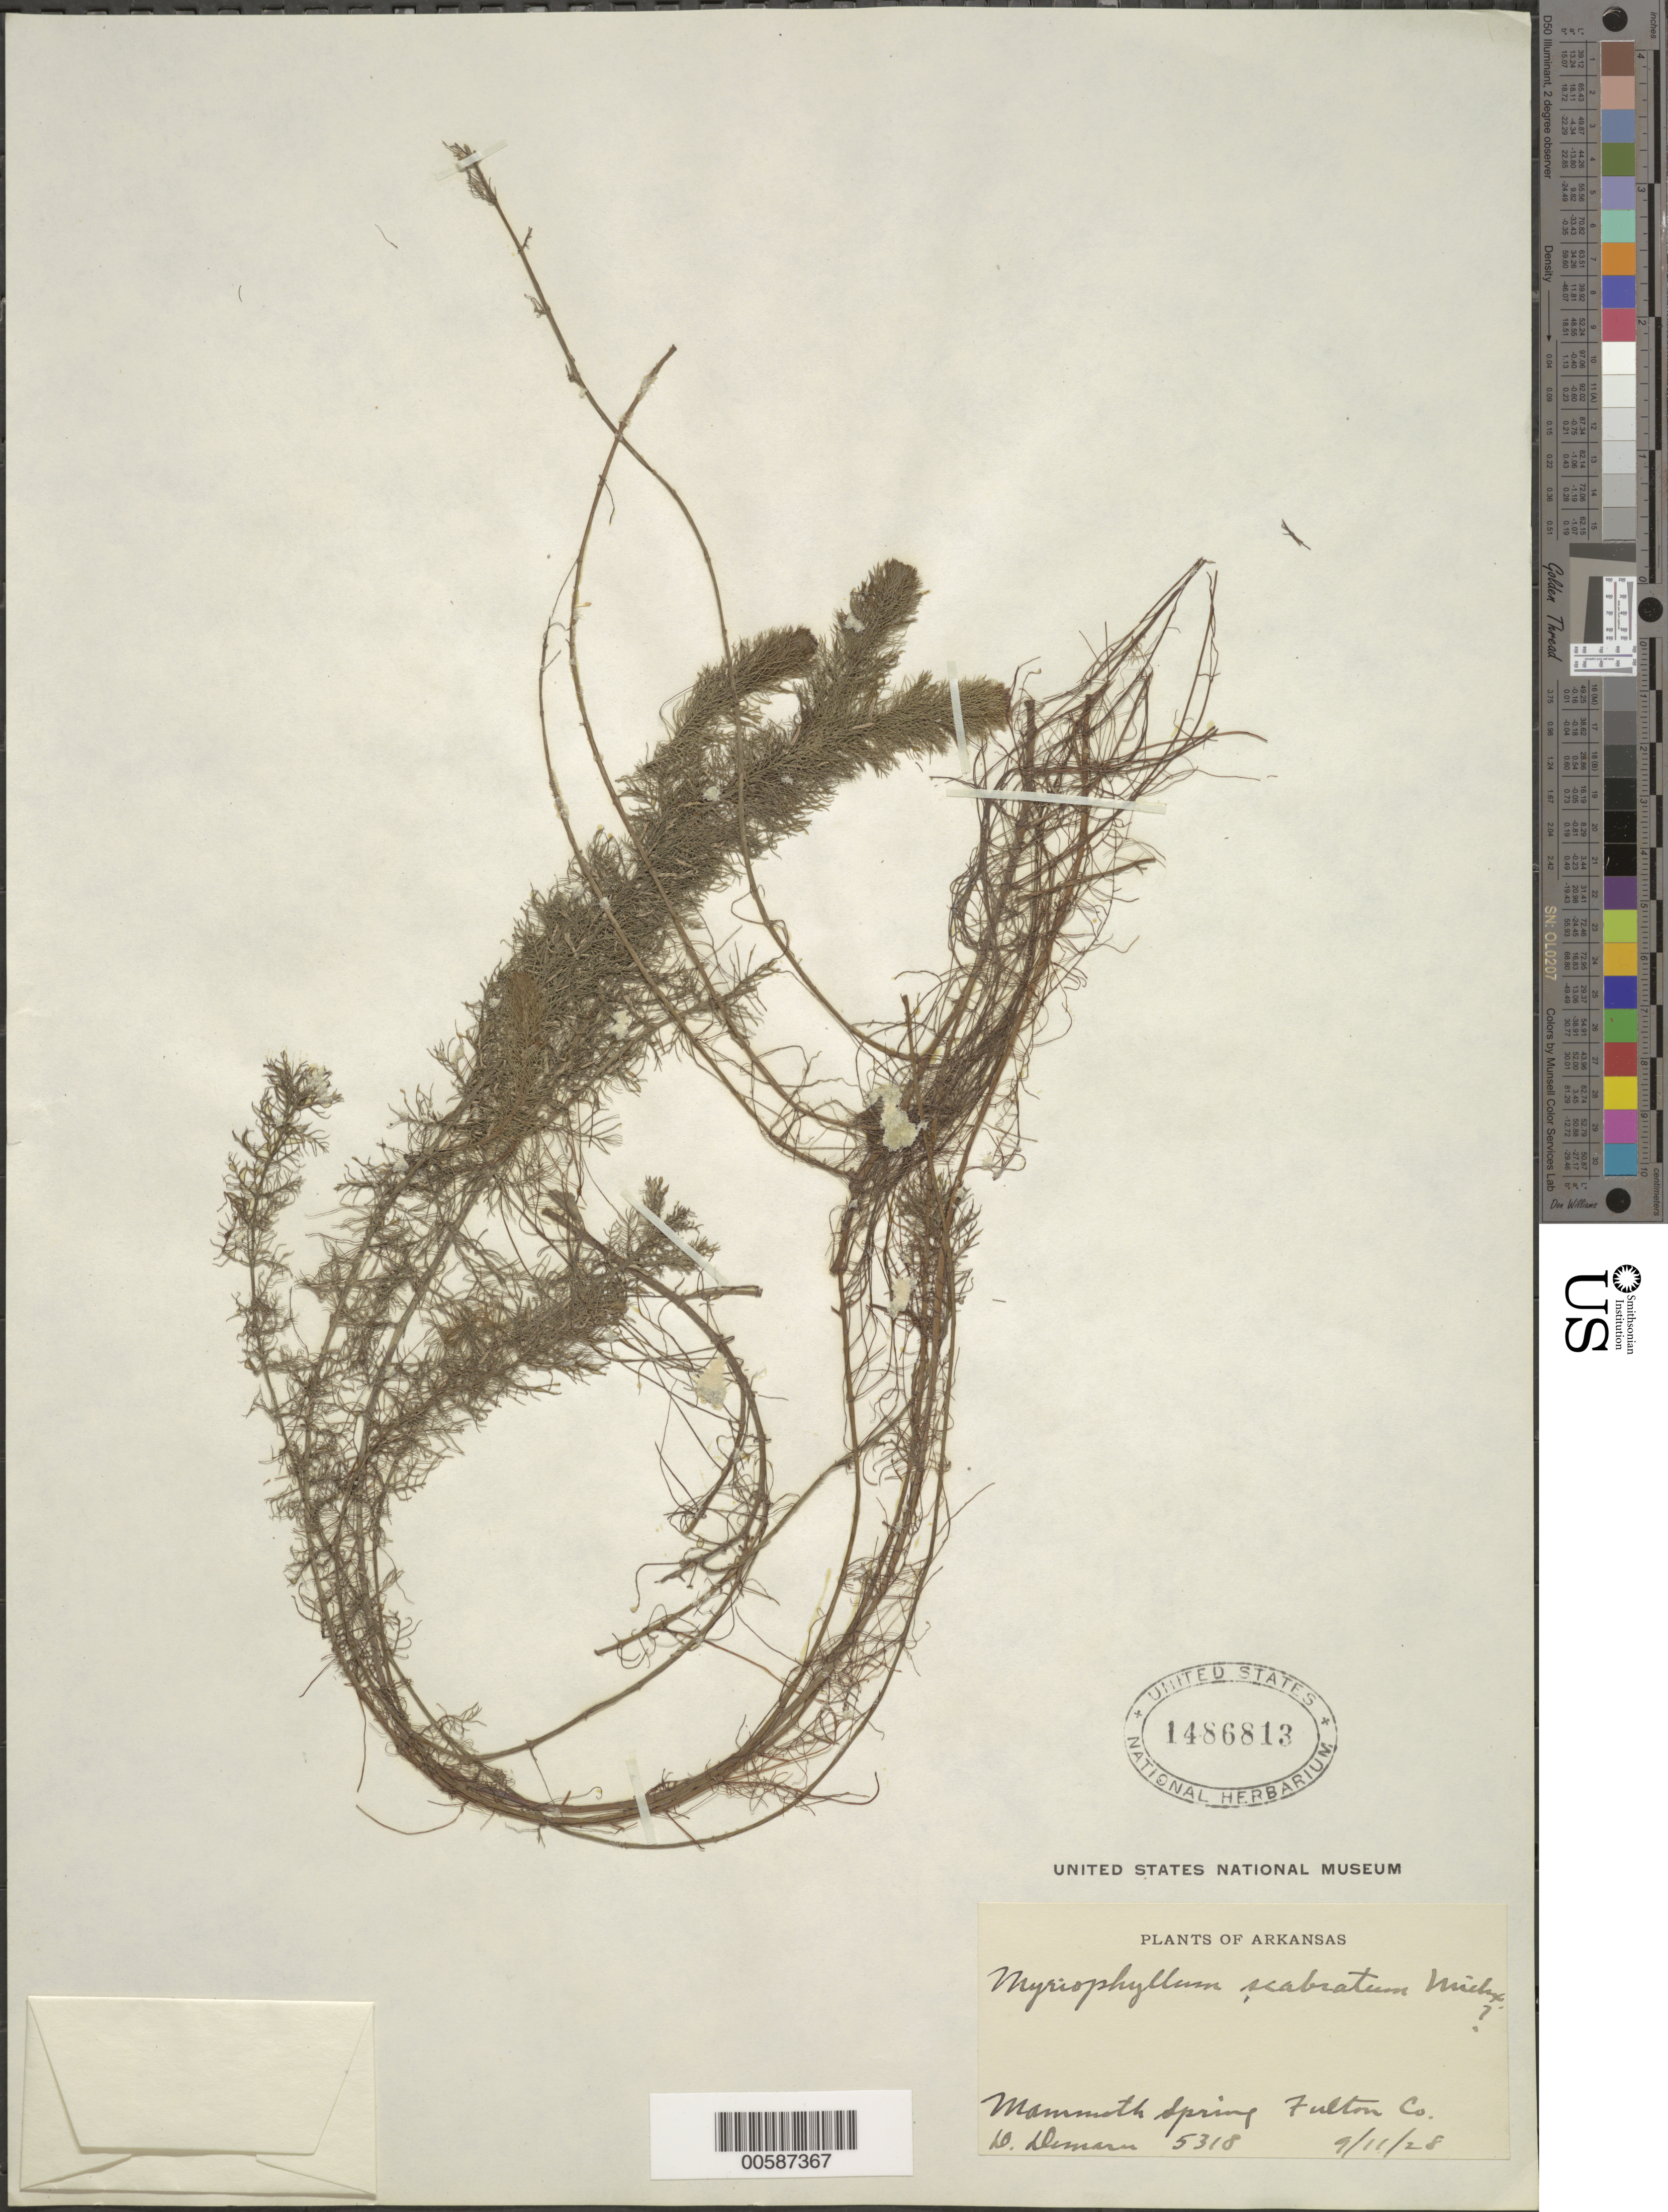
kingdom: Plantae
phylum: Tracheophyta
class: Magnoliopsida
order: Saxifragales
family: Haloragaceae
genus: Myriophyllum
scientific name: Myriophyllum scabratum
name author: Michx.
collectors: D. Demaree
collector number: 5318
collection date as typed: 09 Nov 1928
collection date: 1928-11-09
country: United States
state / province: Arkansas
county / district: Fulton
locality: Mammoth Spring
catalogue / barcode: US 1486813